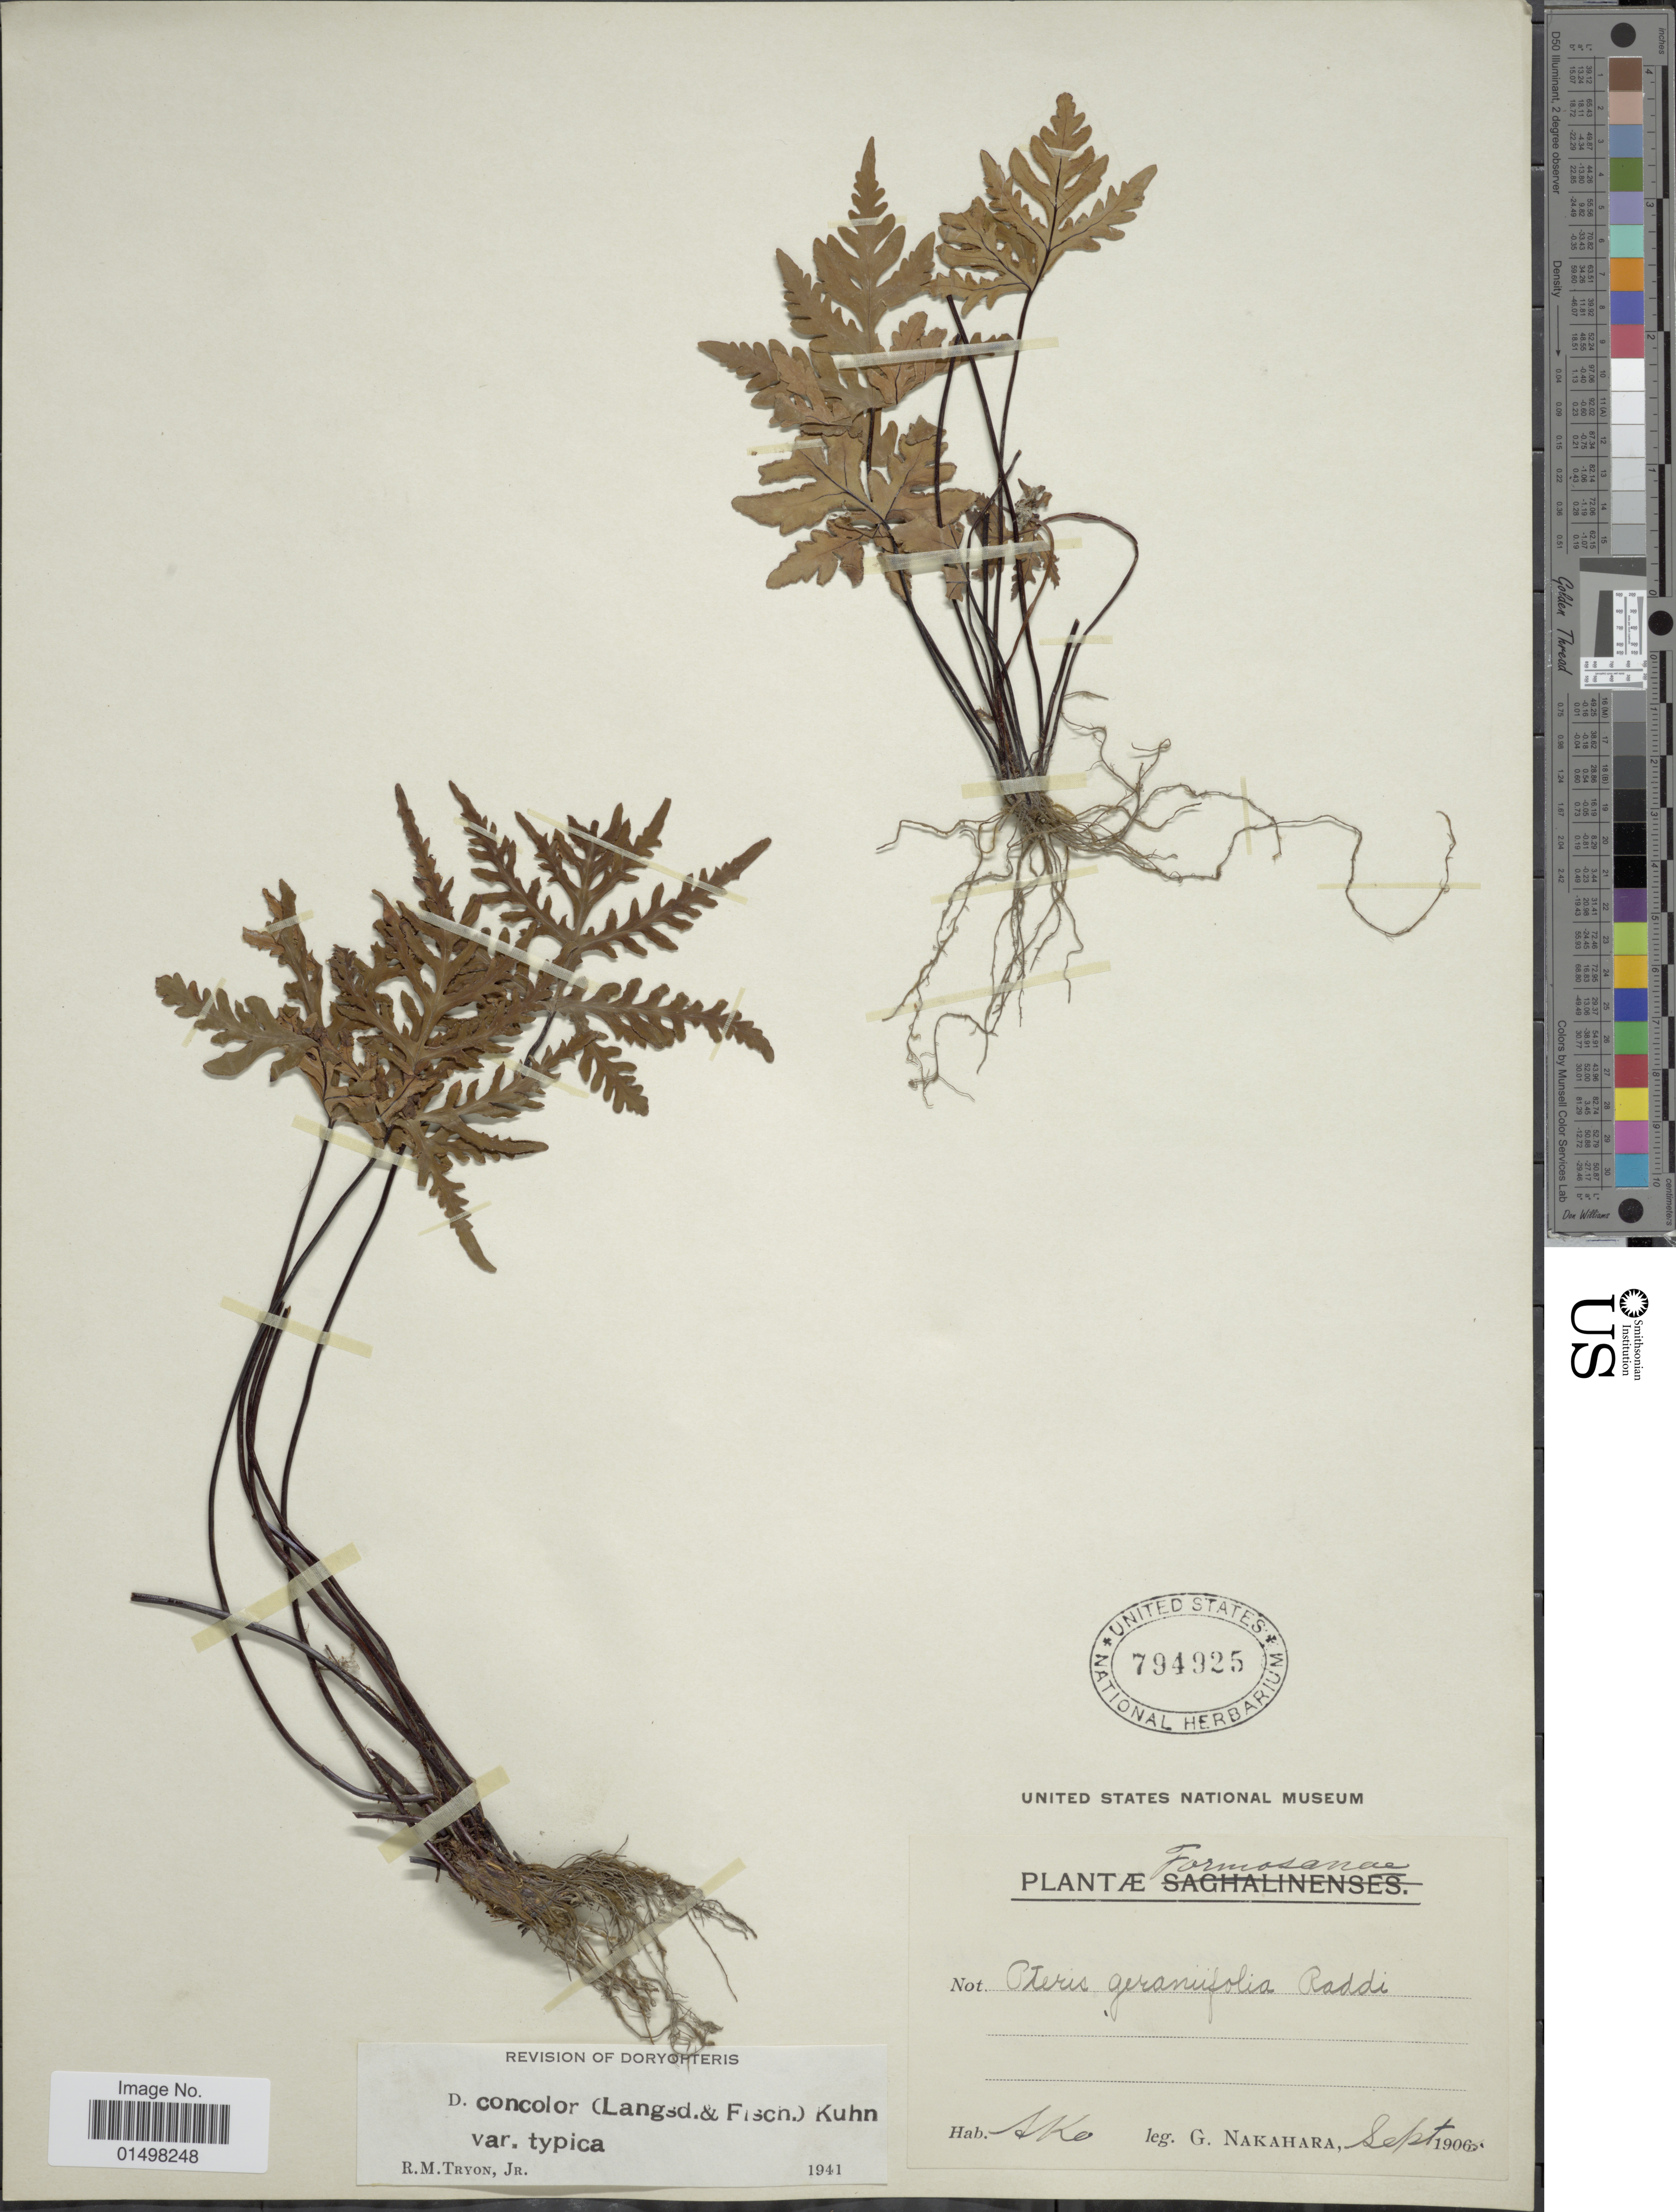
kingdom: Plantae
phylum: Tracheophyta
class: Polypodiopsida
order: Polypodiales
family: Pteridaceae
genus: Doryopteris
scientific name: Doryopteris concolor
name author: (Langsd. & Fisch.) Kuhn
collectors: G. Nakahara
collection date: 1906-09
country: Taiwan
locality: Formosanae. Hab. Iko. [interpreted]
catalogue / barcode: US 794925